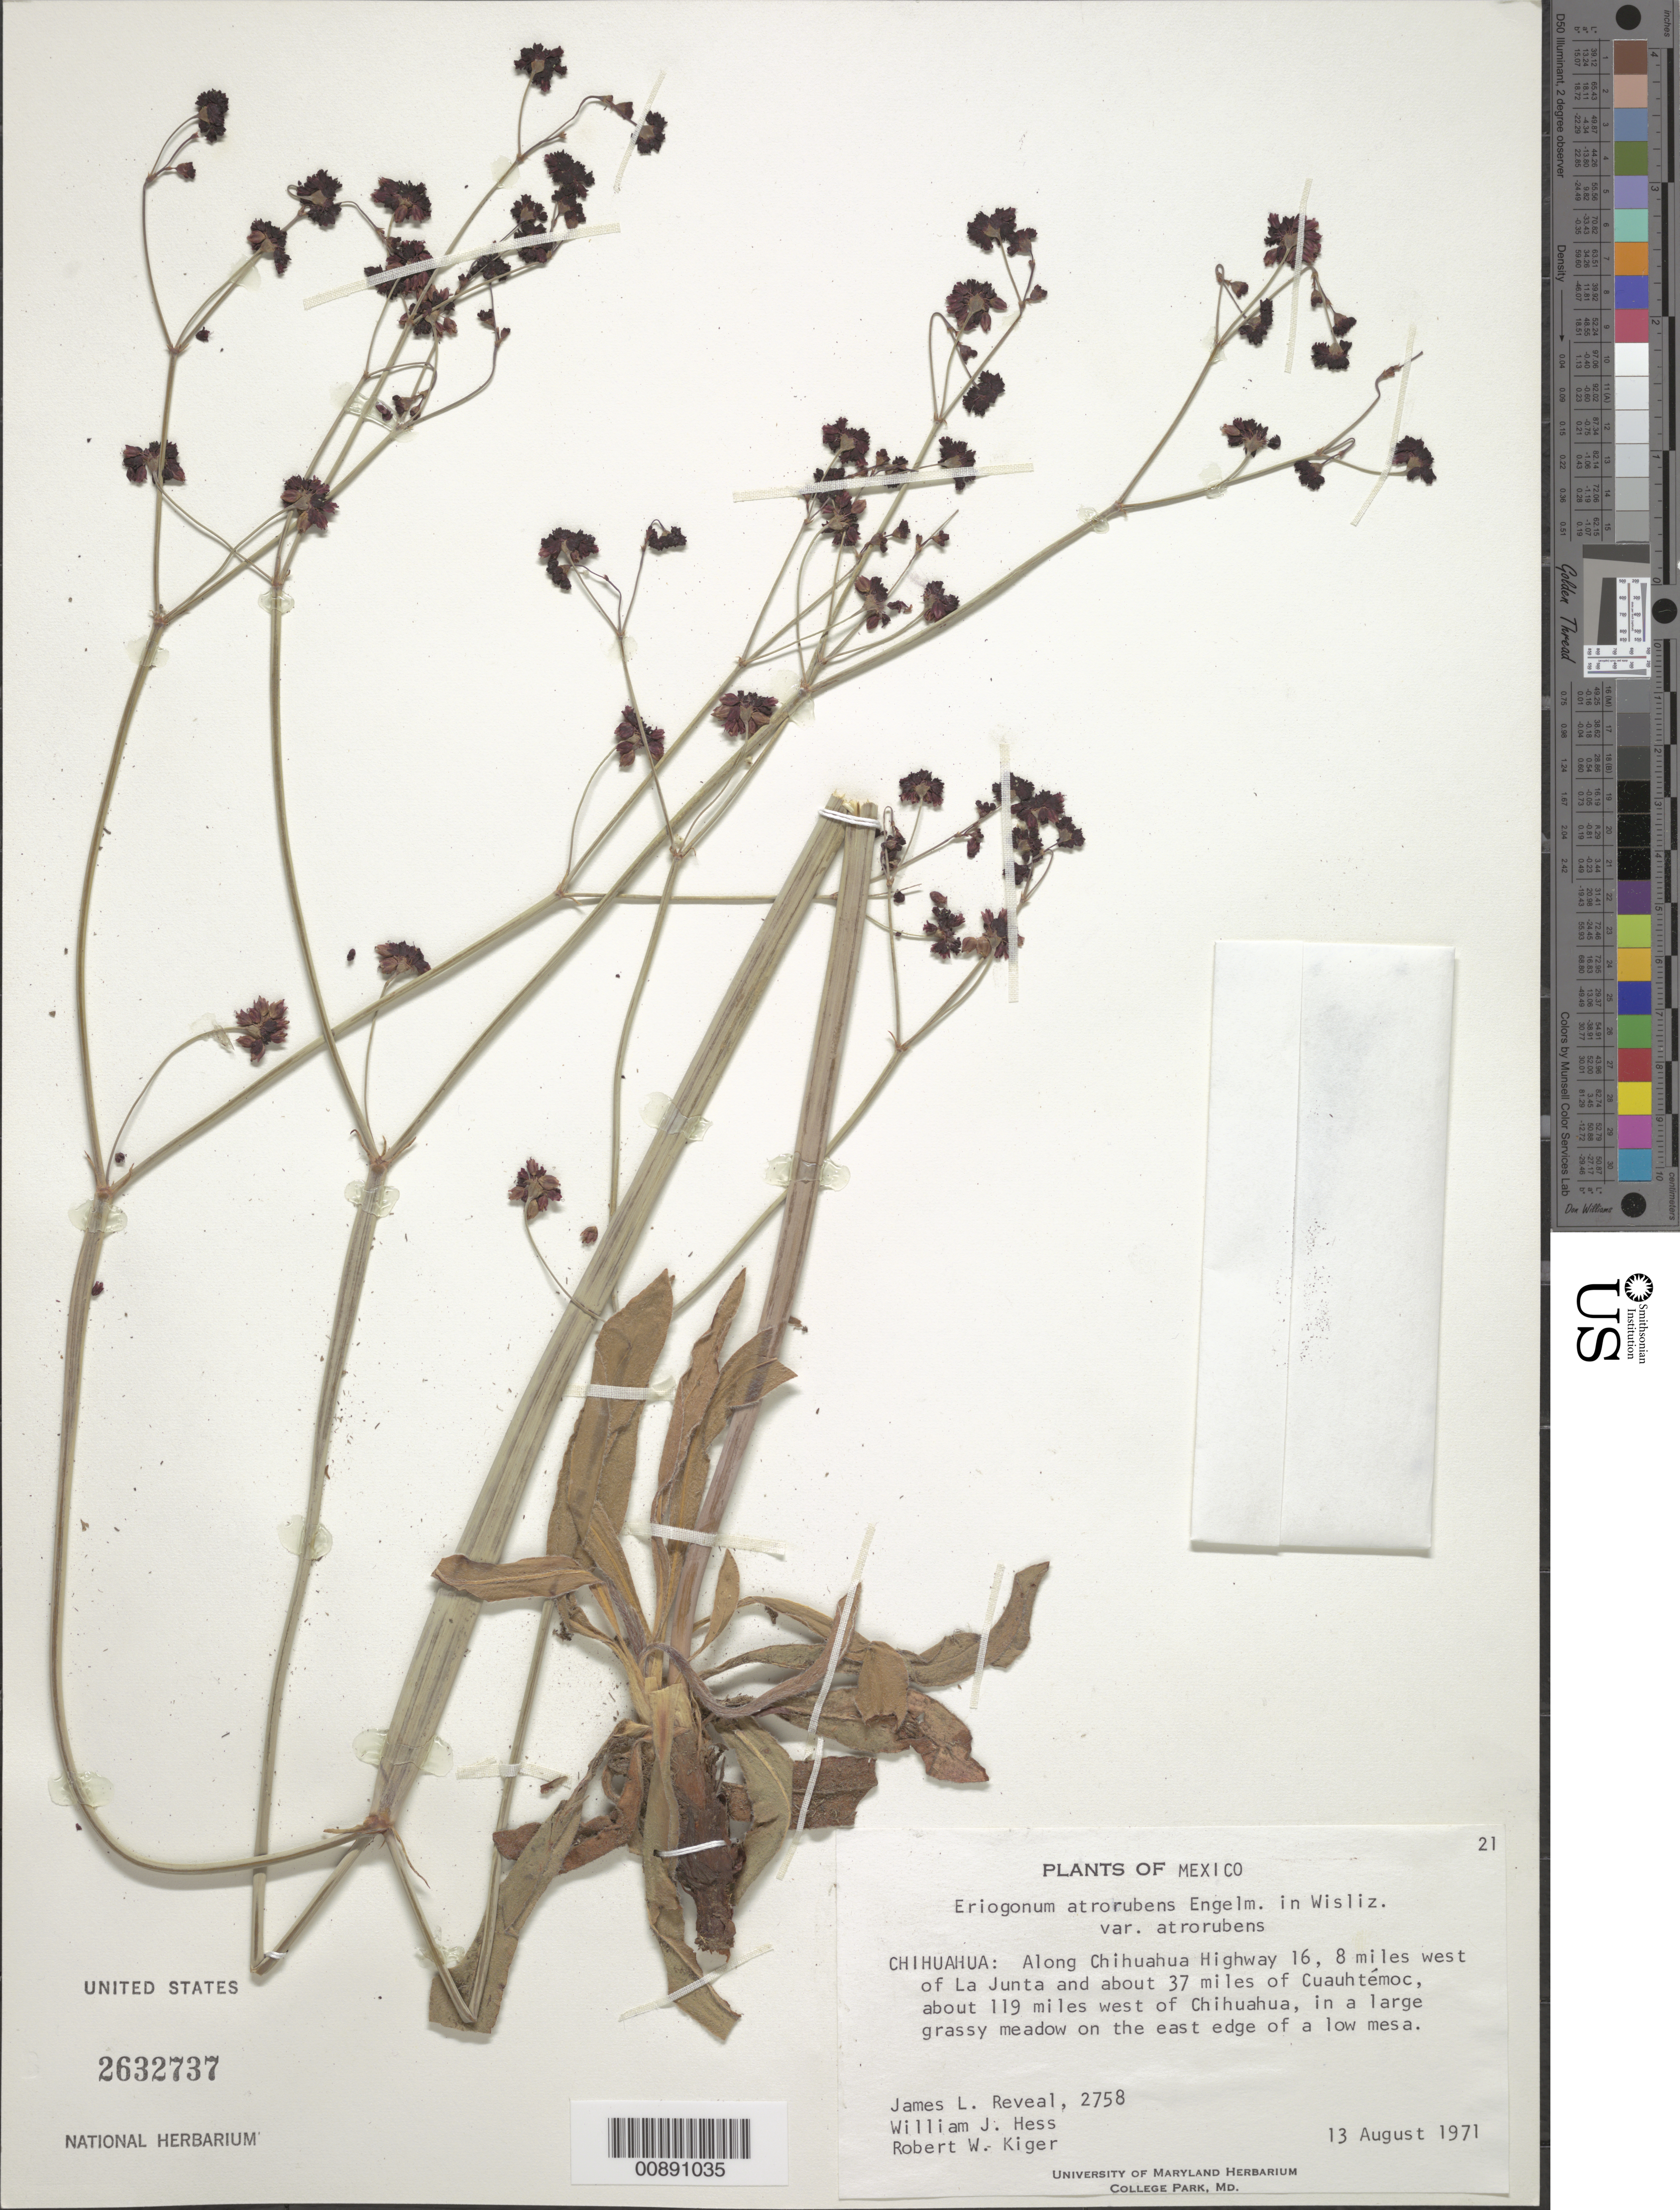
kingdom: Plantae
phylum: Tracheophyta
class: Magnoliopsida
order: Caryophyllales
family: Polygonaceae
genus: Eriogonum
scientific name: Eriogonum atrorubens var. atrorubens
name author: Engelm.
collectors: J. L. Reveal, W. Hess & R. Kiger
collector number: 2758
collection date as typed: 13 Aug 1971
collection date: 1971-08-13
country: Mexico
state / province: Chihuahua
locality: Along Chihuahua Highway 16, 8 miles W of La Junta and about 37 miles of Cuauhtémoc, about 119 miles west of Chihuahua.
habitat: In a large grassy meadow on the east edge of a low mesa.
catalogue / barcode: US 2632737